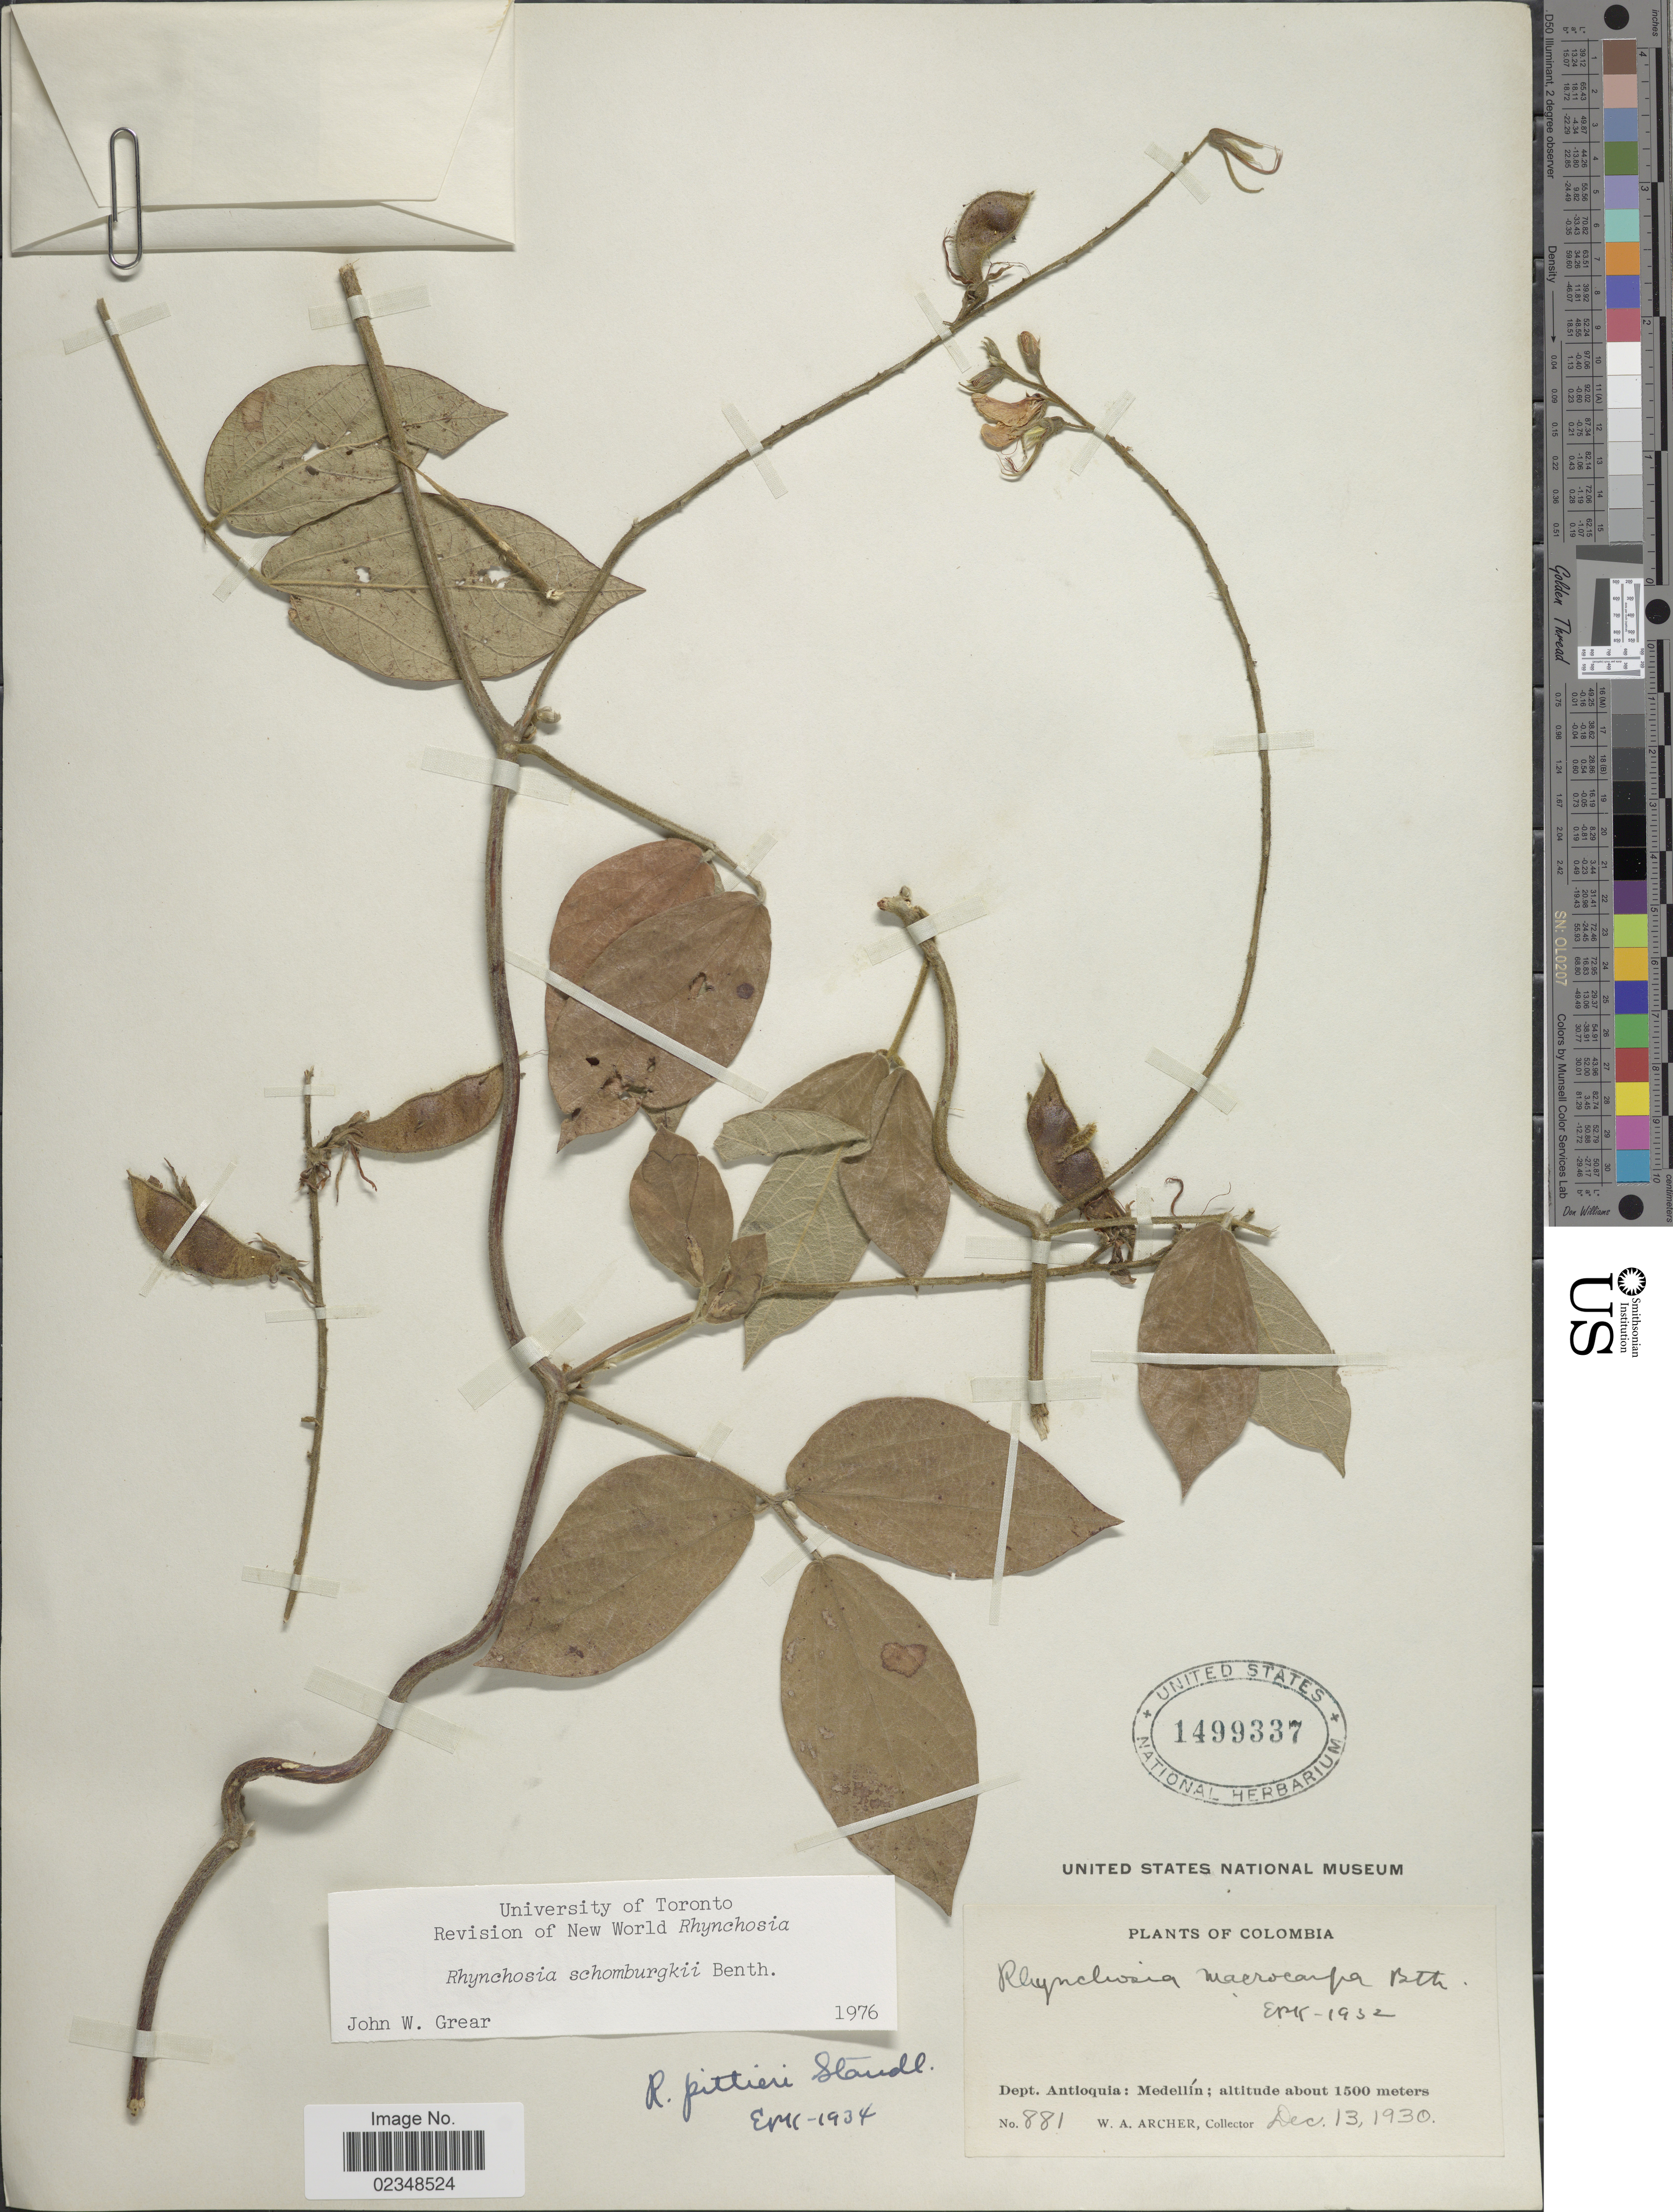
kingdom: Plantae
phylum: Tracheophyta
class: Magnoliopsida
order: Fabales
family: Fabaceae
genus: Rhynchosia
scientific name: Rhynchosia schomburgkii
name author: Benth. in Mart.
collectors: W. A. Archer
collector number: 881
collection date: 1930-12-13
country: Colombia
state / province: Antioquia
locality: Medellin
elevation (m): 1500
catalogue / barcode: US 1499337